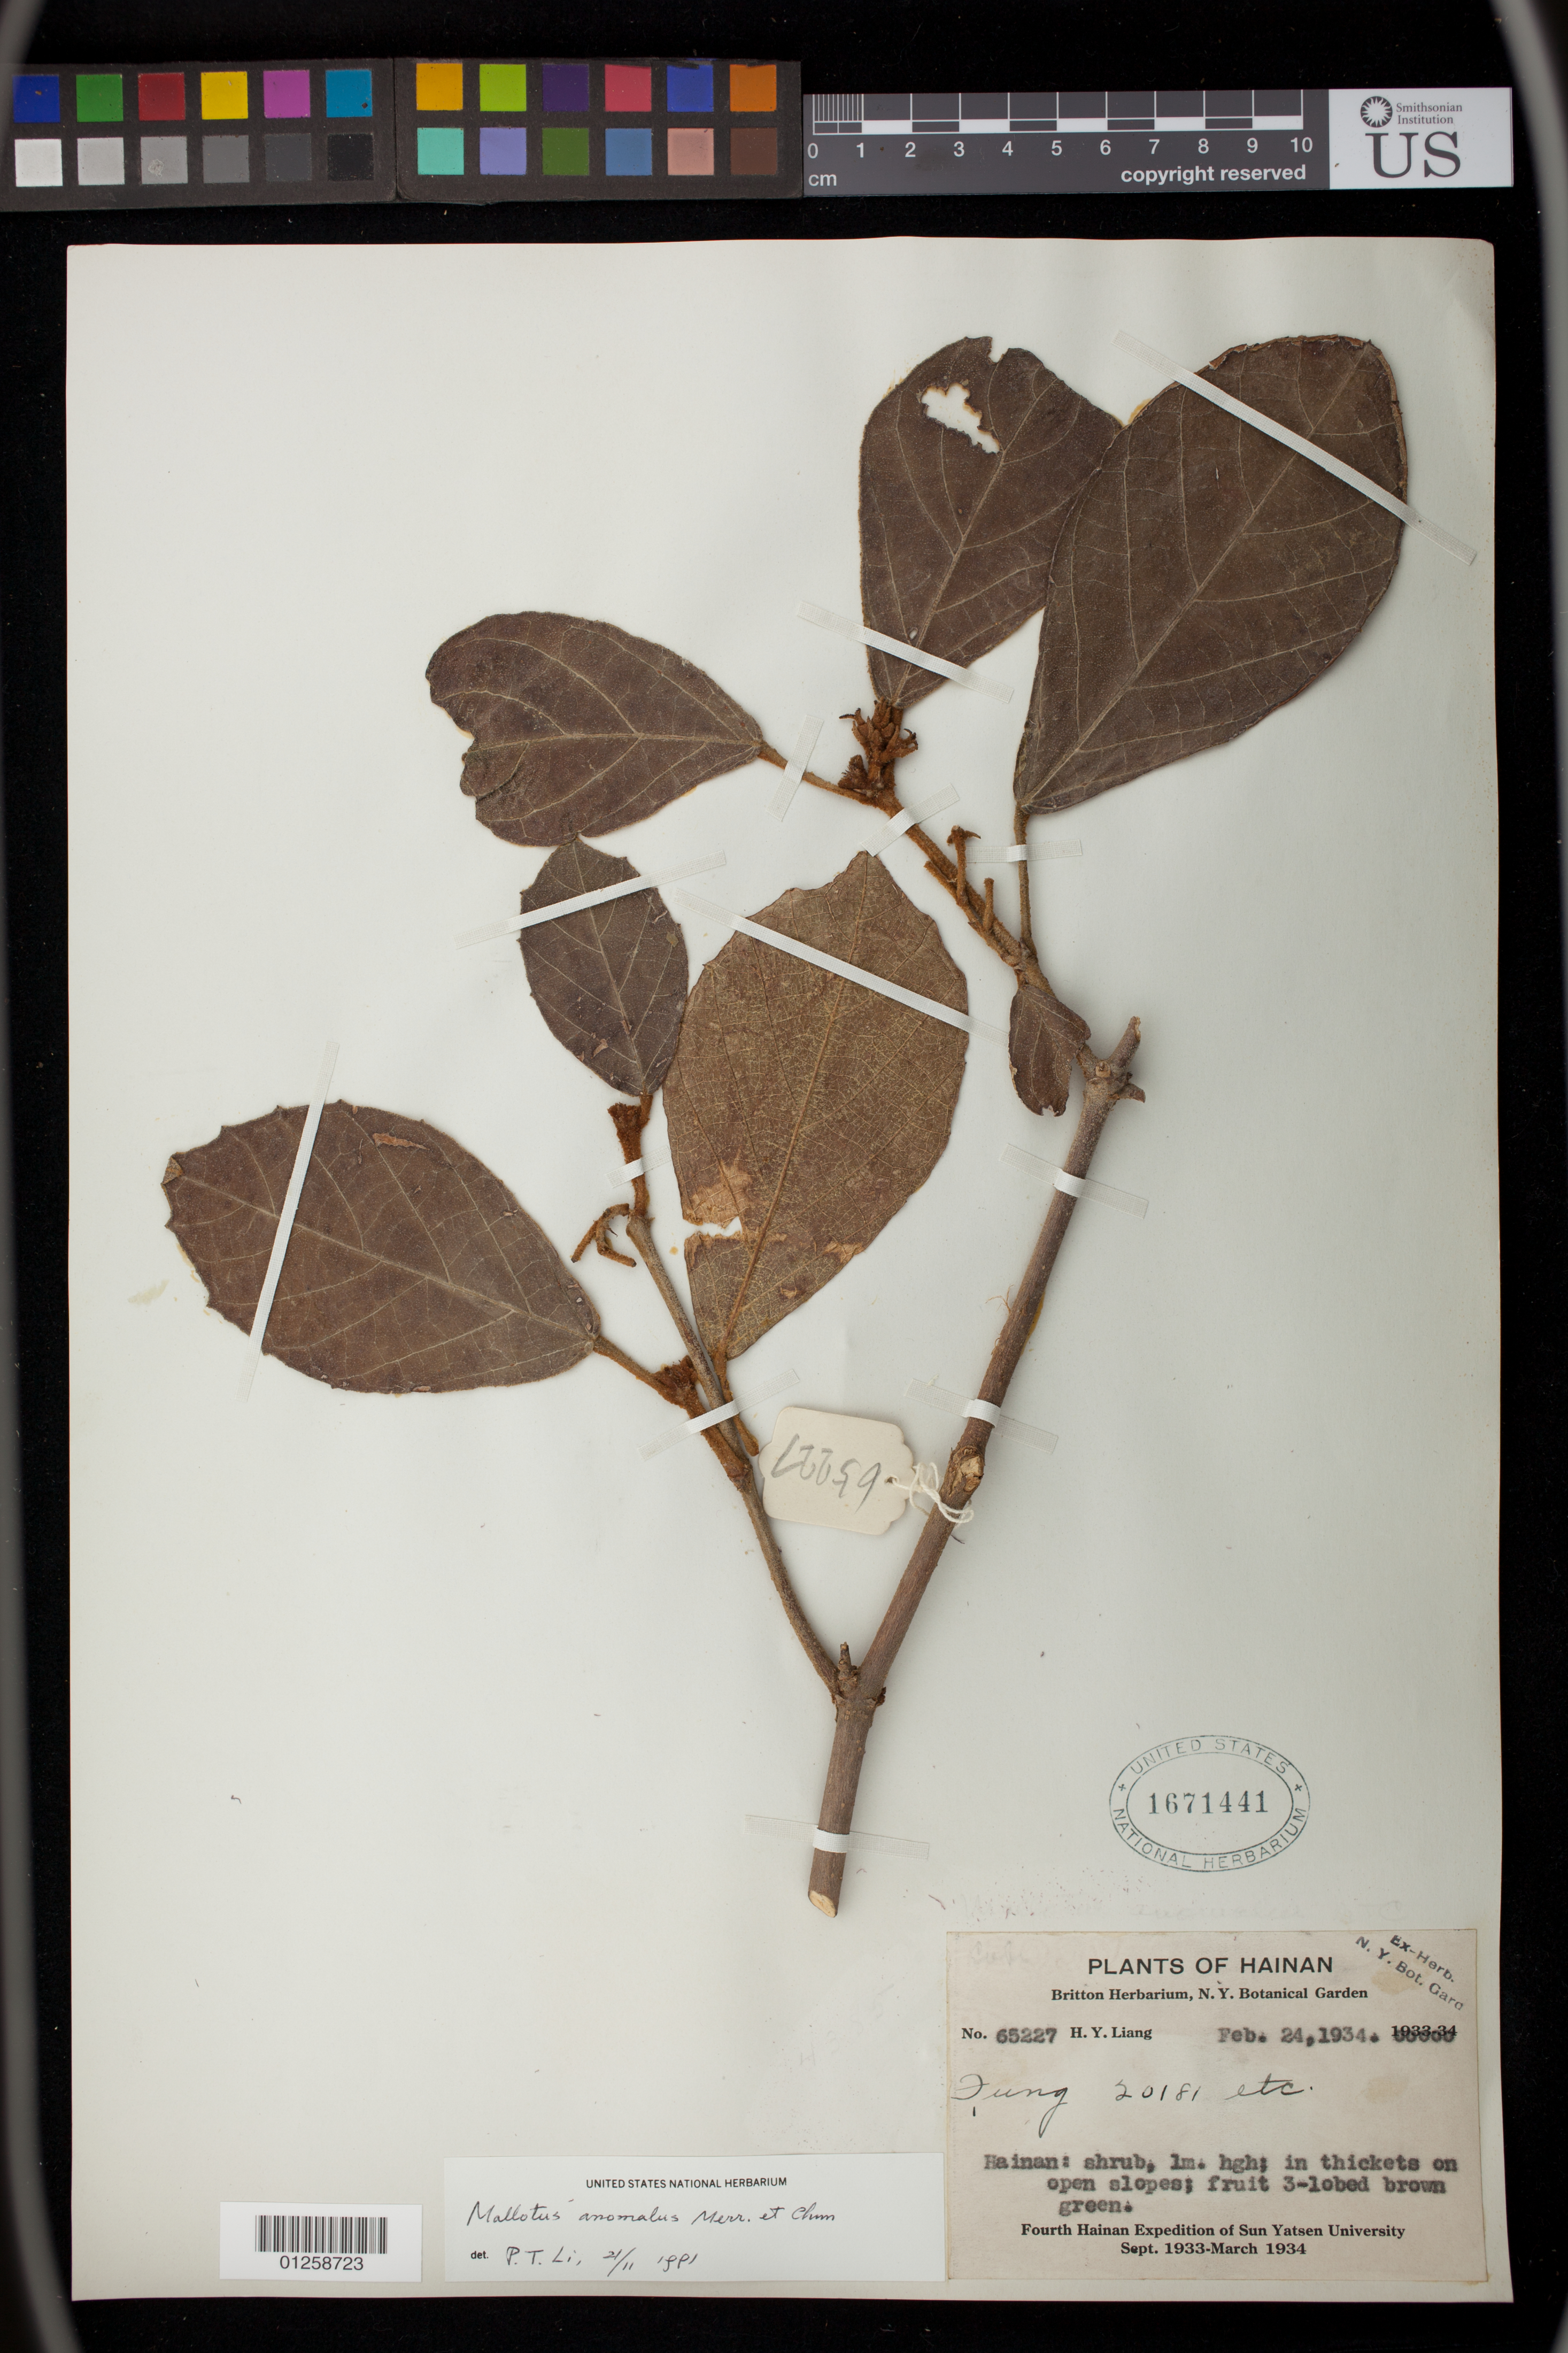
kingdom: Plantae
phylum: Tracheophyta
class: Magnoliopsida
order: Malpighiales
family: Euphorbiaceae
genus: Mallotus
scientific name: Mallotus anomalus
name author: Merr. & Chun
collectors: H. Y. Liang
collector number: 65227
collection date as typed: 24 Feb 1934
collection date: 1934-02-24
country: China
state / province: Hainan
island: Hainan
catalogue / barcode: US 1671441